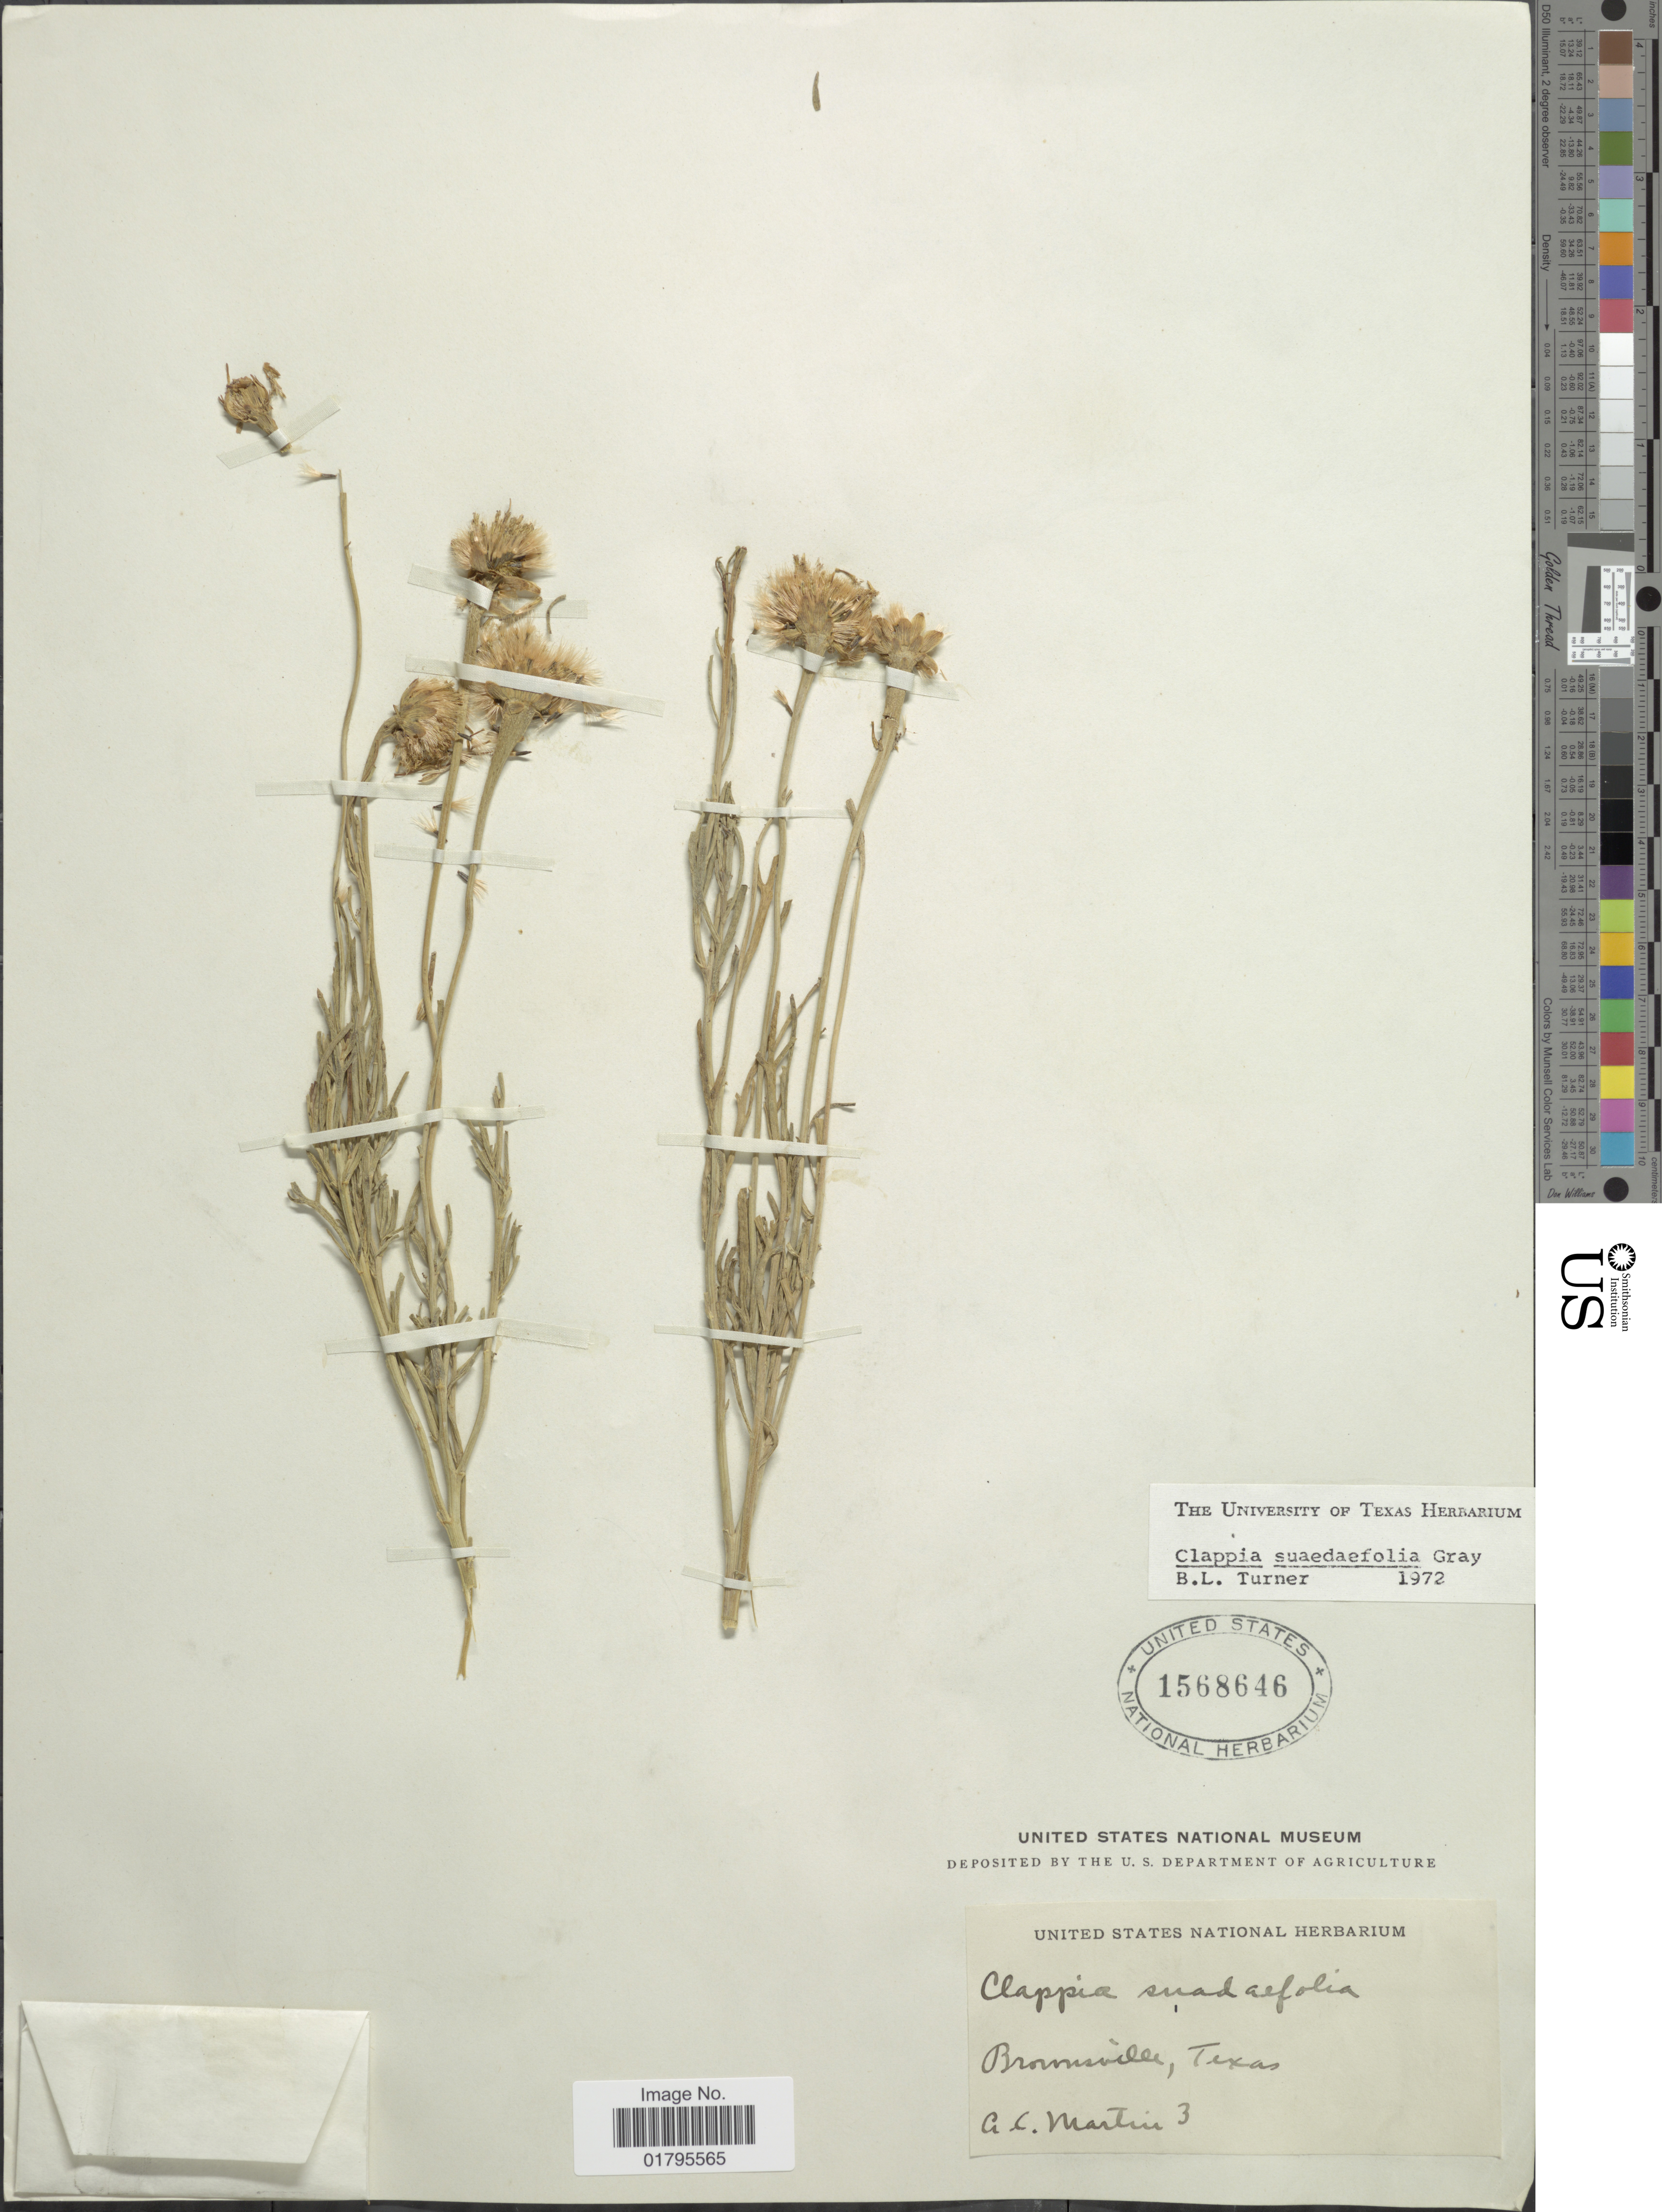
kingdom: Plantae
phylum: Tracheophyta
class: Magnoliopsida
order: Asterales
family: Asteraceae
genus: Clappia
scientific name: Clappia suaedaefolia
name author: A. Gray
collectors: A. C. Martin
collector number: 3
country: United States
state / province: Texas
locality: Brownsville, Texas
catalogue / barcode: US 1568646